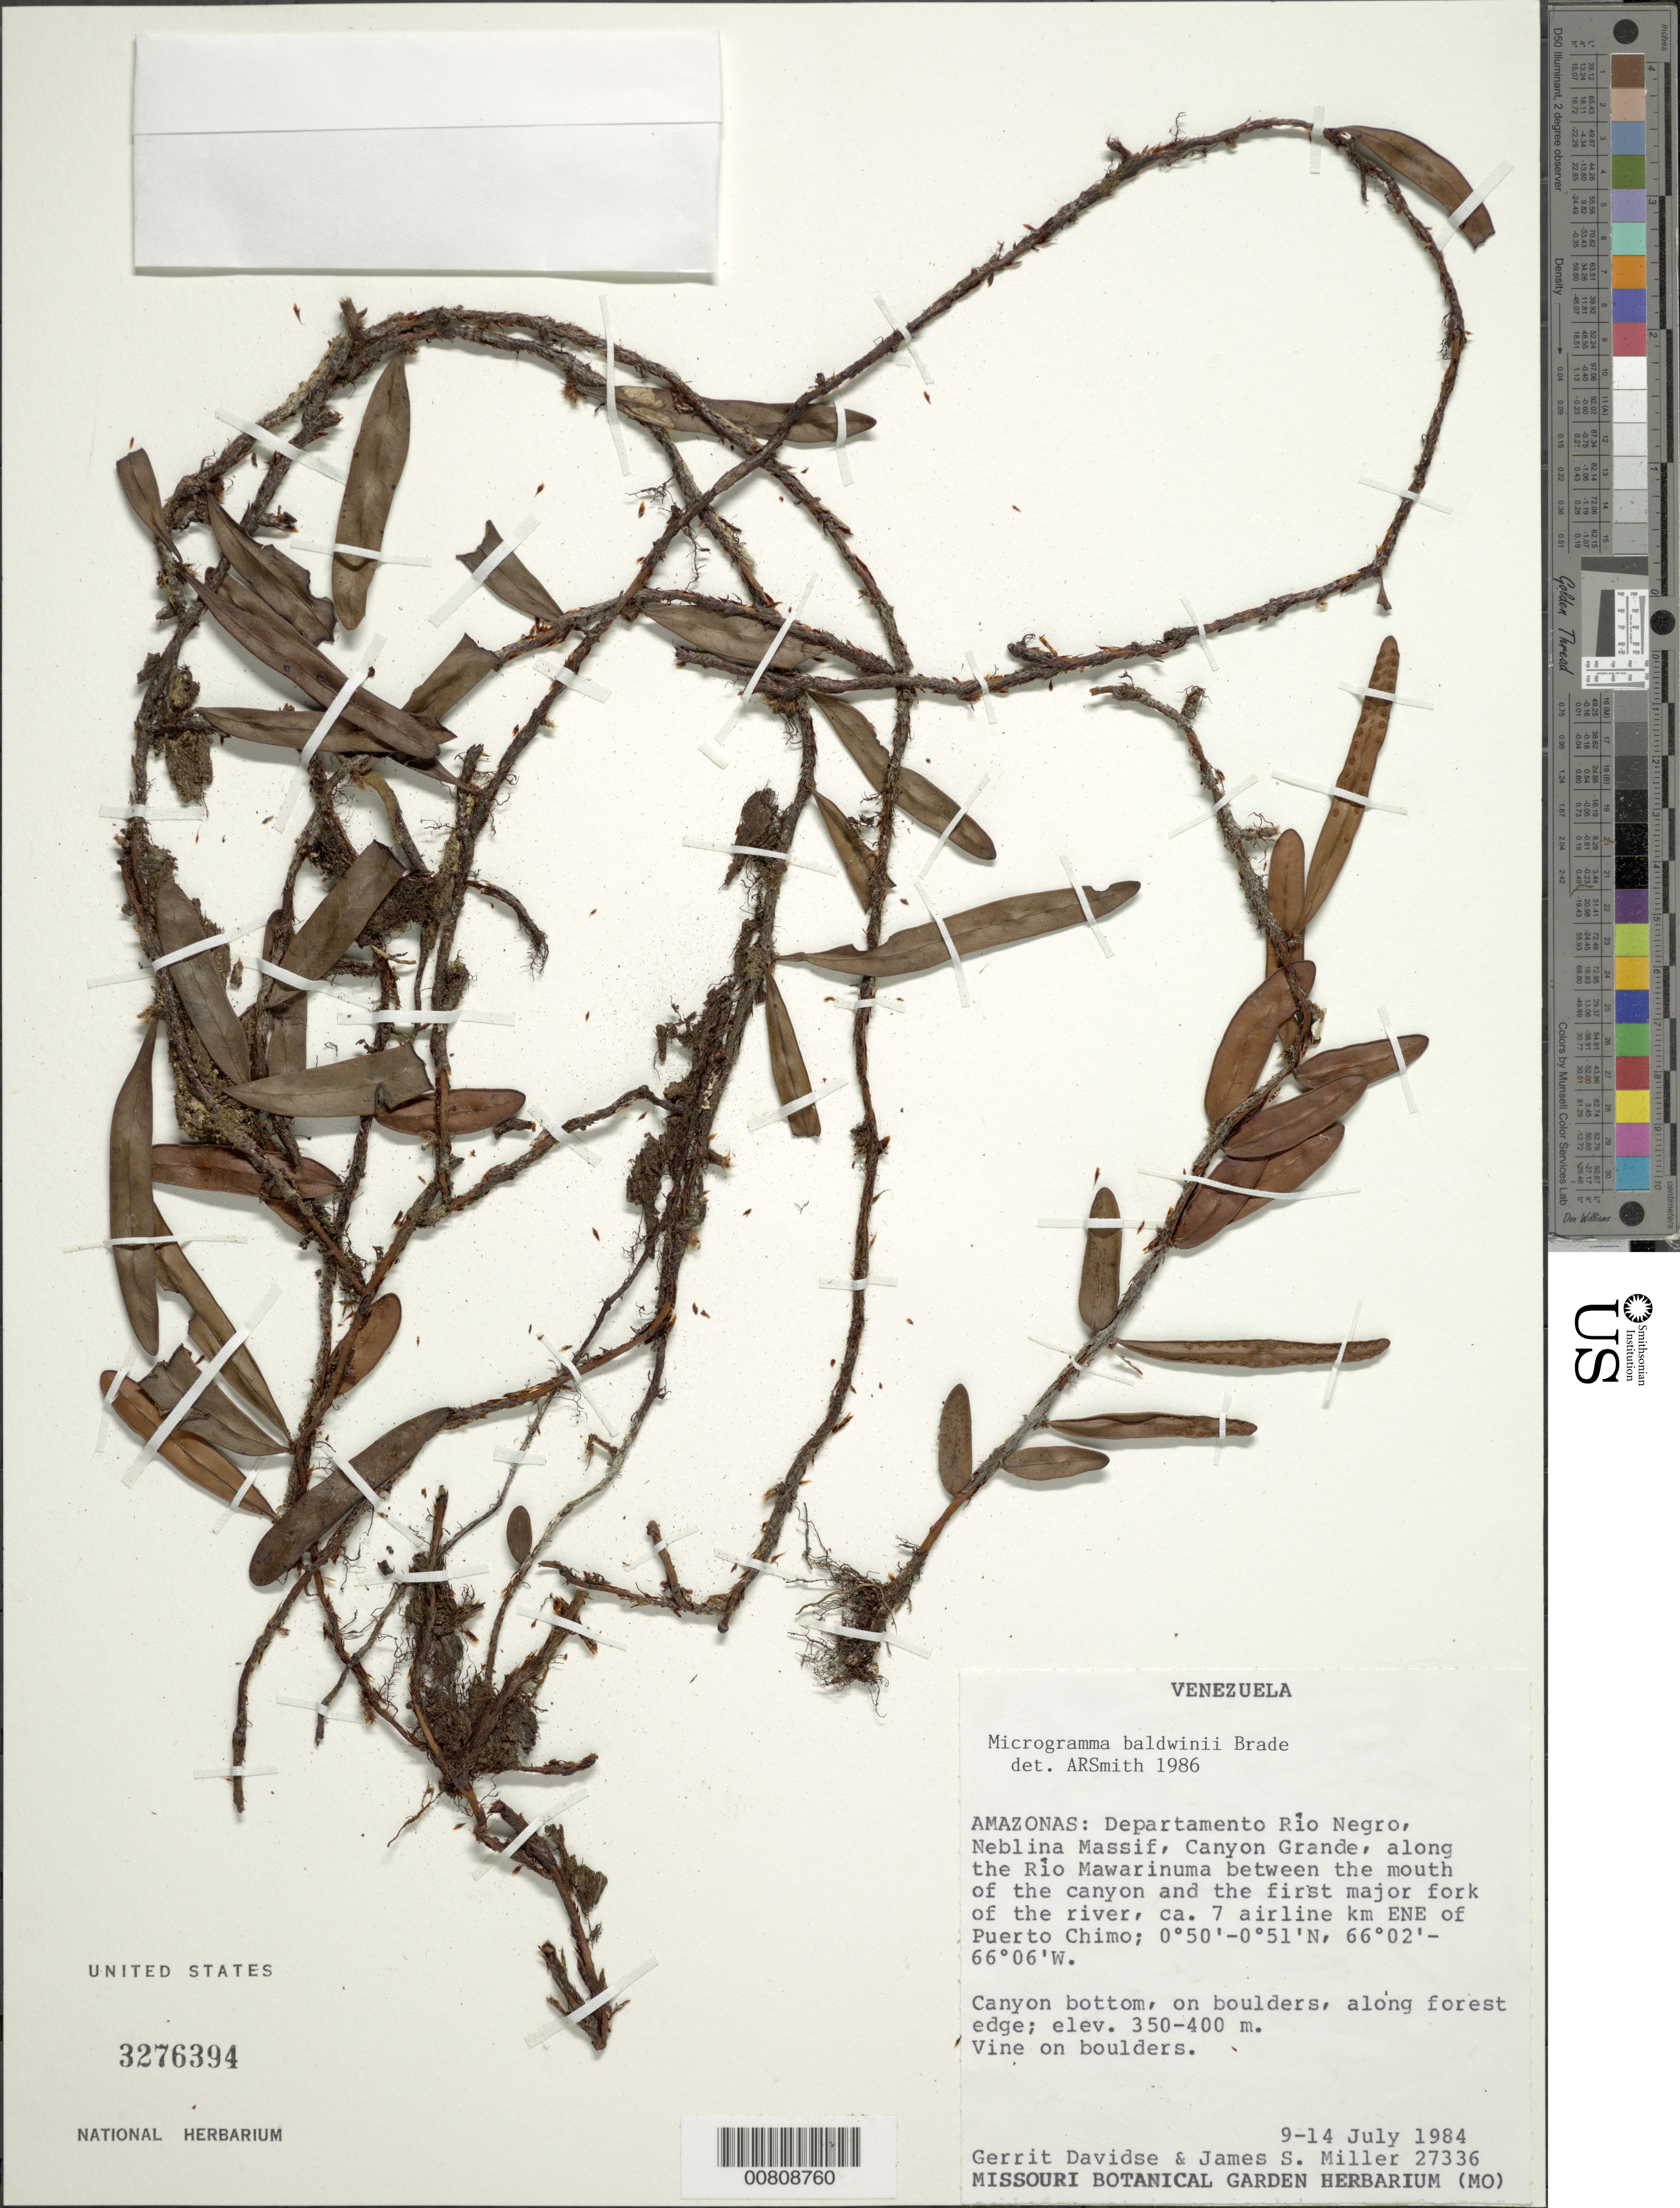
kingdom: Plantae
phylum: Tracheophyta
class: Polypodiopsida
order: Polypodiales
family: Polypodiaceae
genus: Microgramma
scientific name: Microgramma baldwinii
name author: Brade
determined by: Smith, Alan R., (UC)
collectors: G. Davidse & J. S. Miller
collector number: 27336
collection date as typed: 9-Jul-84 to 14-Jul-84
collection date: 1984-07-09/1984-07-14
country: Venezuela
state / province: Amazonas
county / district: Río Negro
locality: Neblina Massif, Canyon Grande, along Río Mawarinuma, 7 airline km E-NE of Puerto Chimo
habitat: Canyon bottom, on boulders, along forest edge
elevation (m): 350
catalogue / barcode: US 3276394